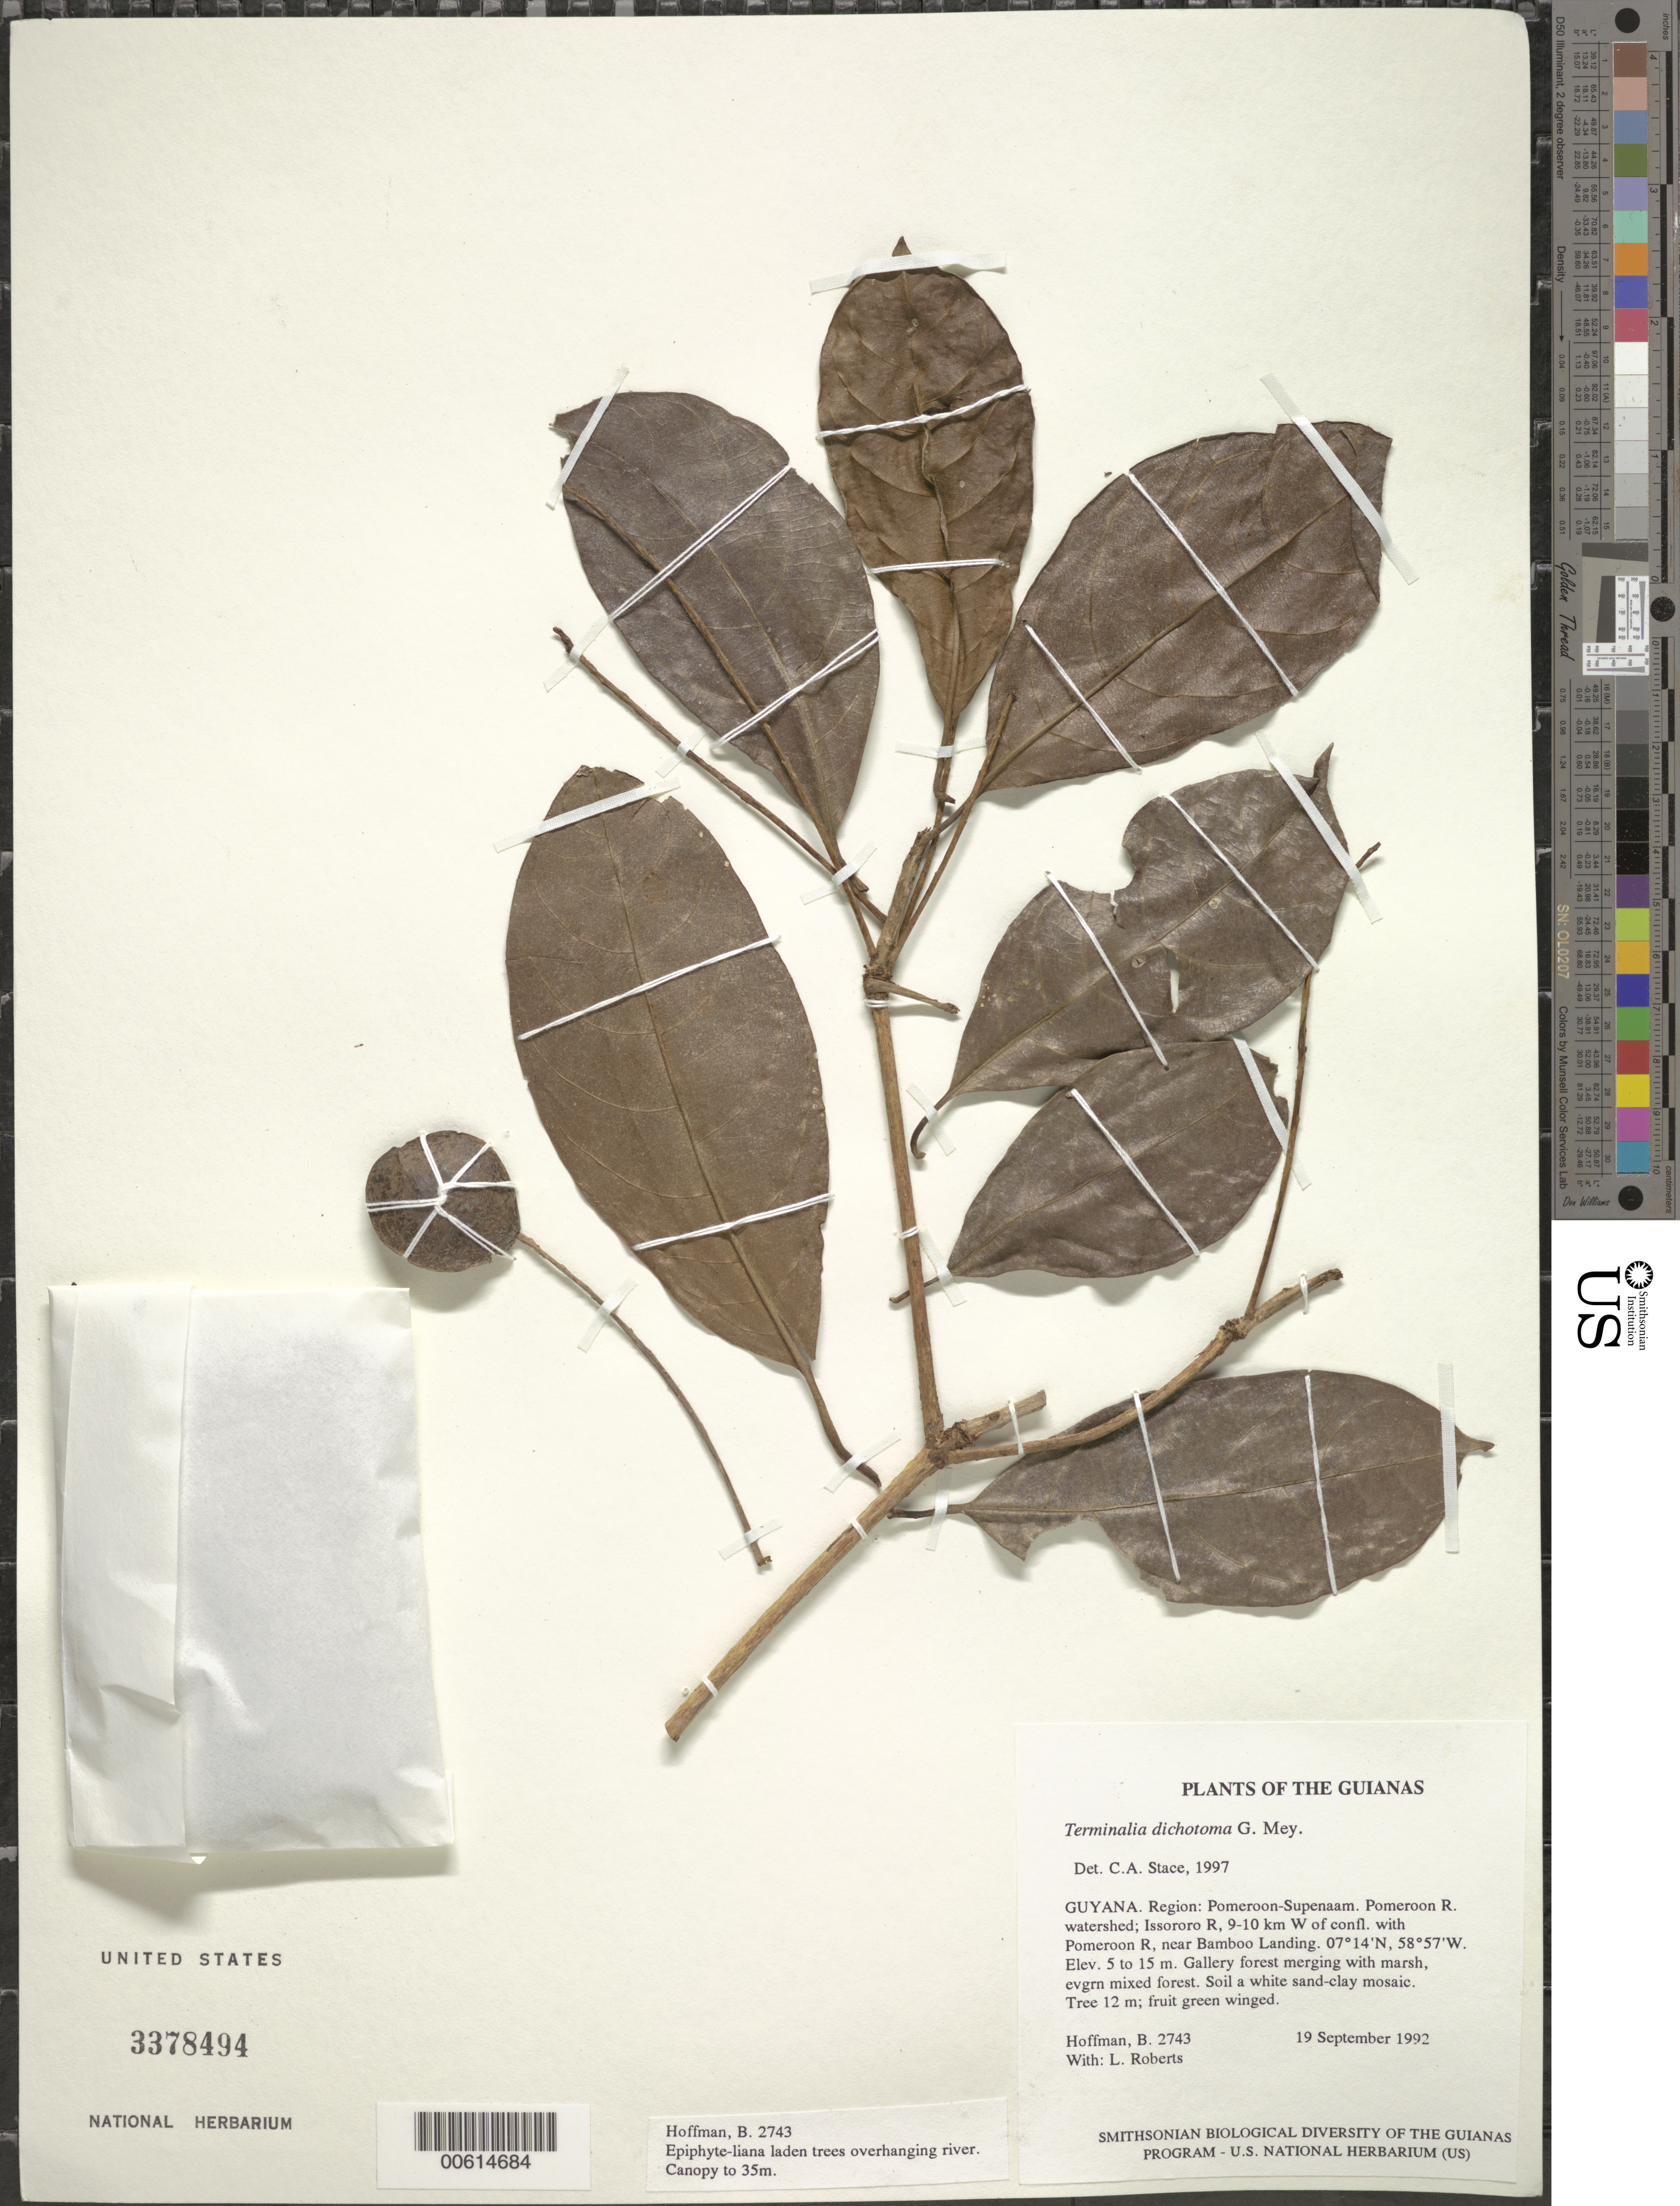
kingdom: Plantae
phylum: Tracheophyta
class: Magnoliopsida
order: Myrtales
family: Combretaceae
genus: Terminalia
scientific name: Terminalia dichotoma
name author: G. Mey.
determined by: Stace, C. A.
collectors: B. Hoffman & L. Roberts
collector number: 2743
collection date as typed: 19 September 1992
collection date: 1992-09-19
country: Guyana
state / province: Pomeroon-Supenaam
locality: Pomeroon River watershed; Issororo River, 9-10 km W of confluence with Pomeroon River, near Bamboo Landing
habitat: Gallery forest merging with marsh, evgrn mixed forest. Soil a white sand-clay mosaic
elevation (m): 5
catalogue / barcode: US 3378494